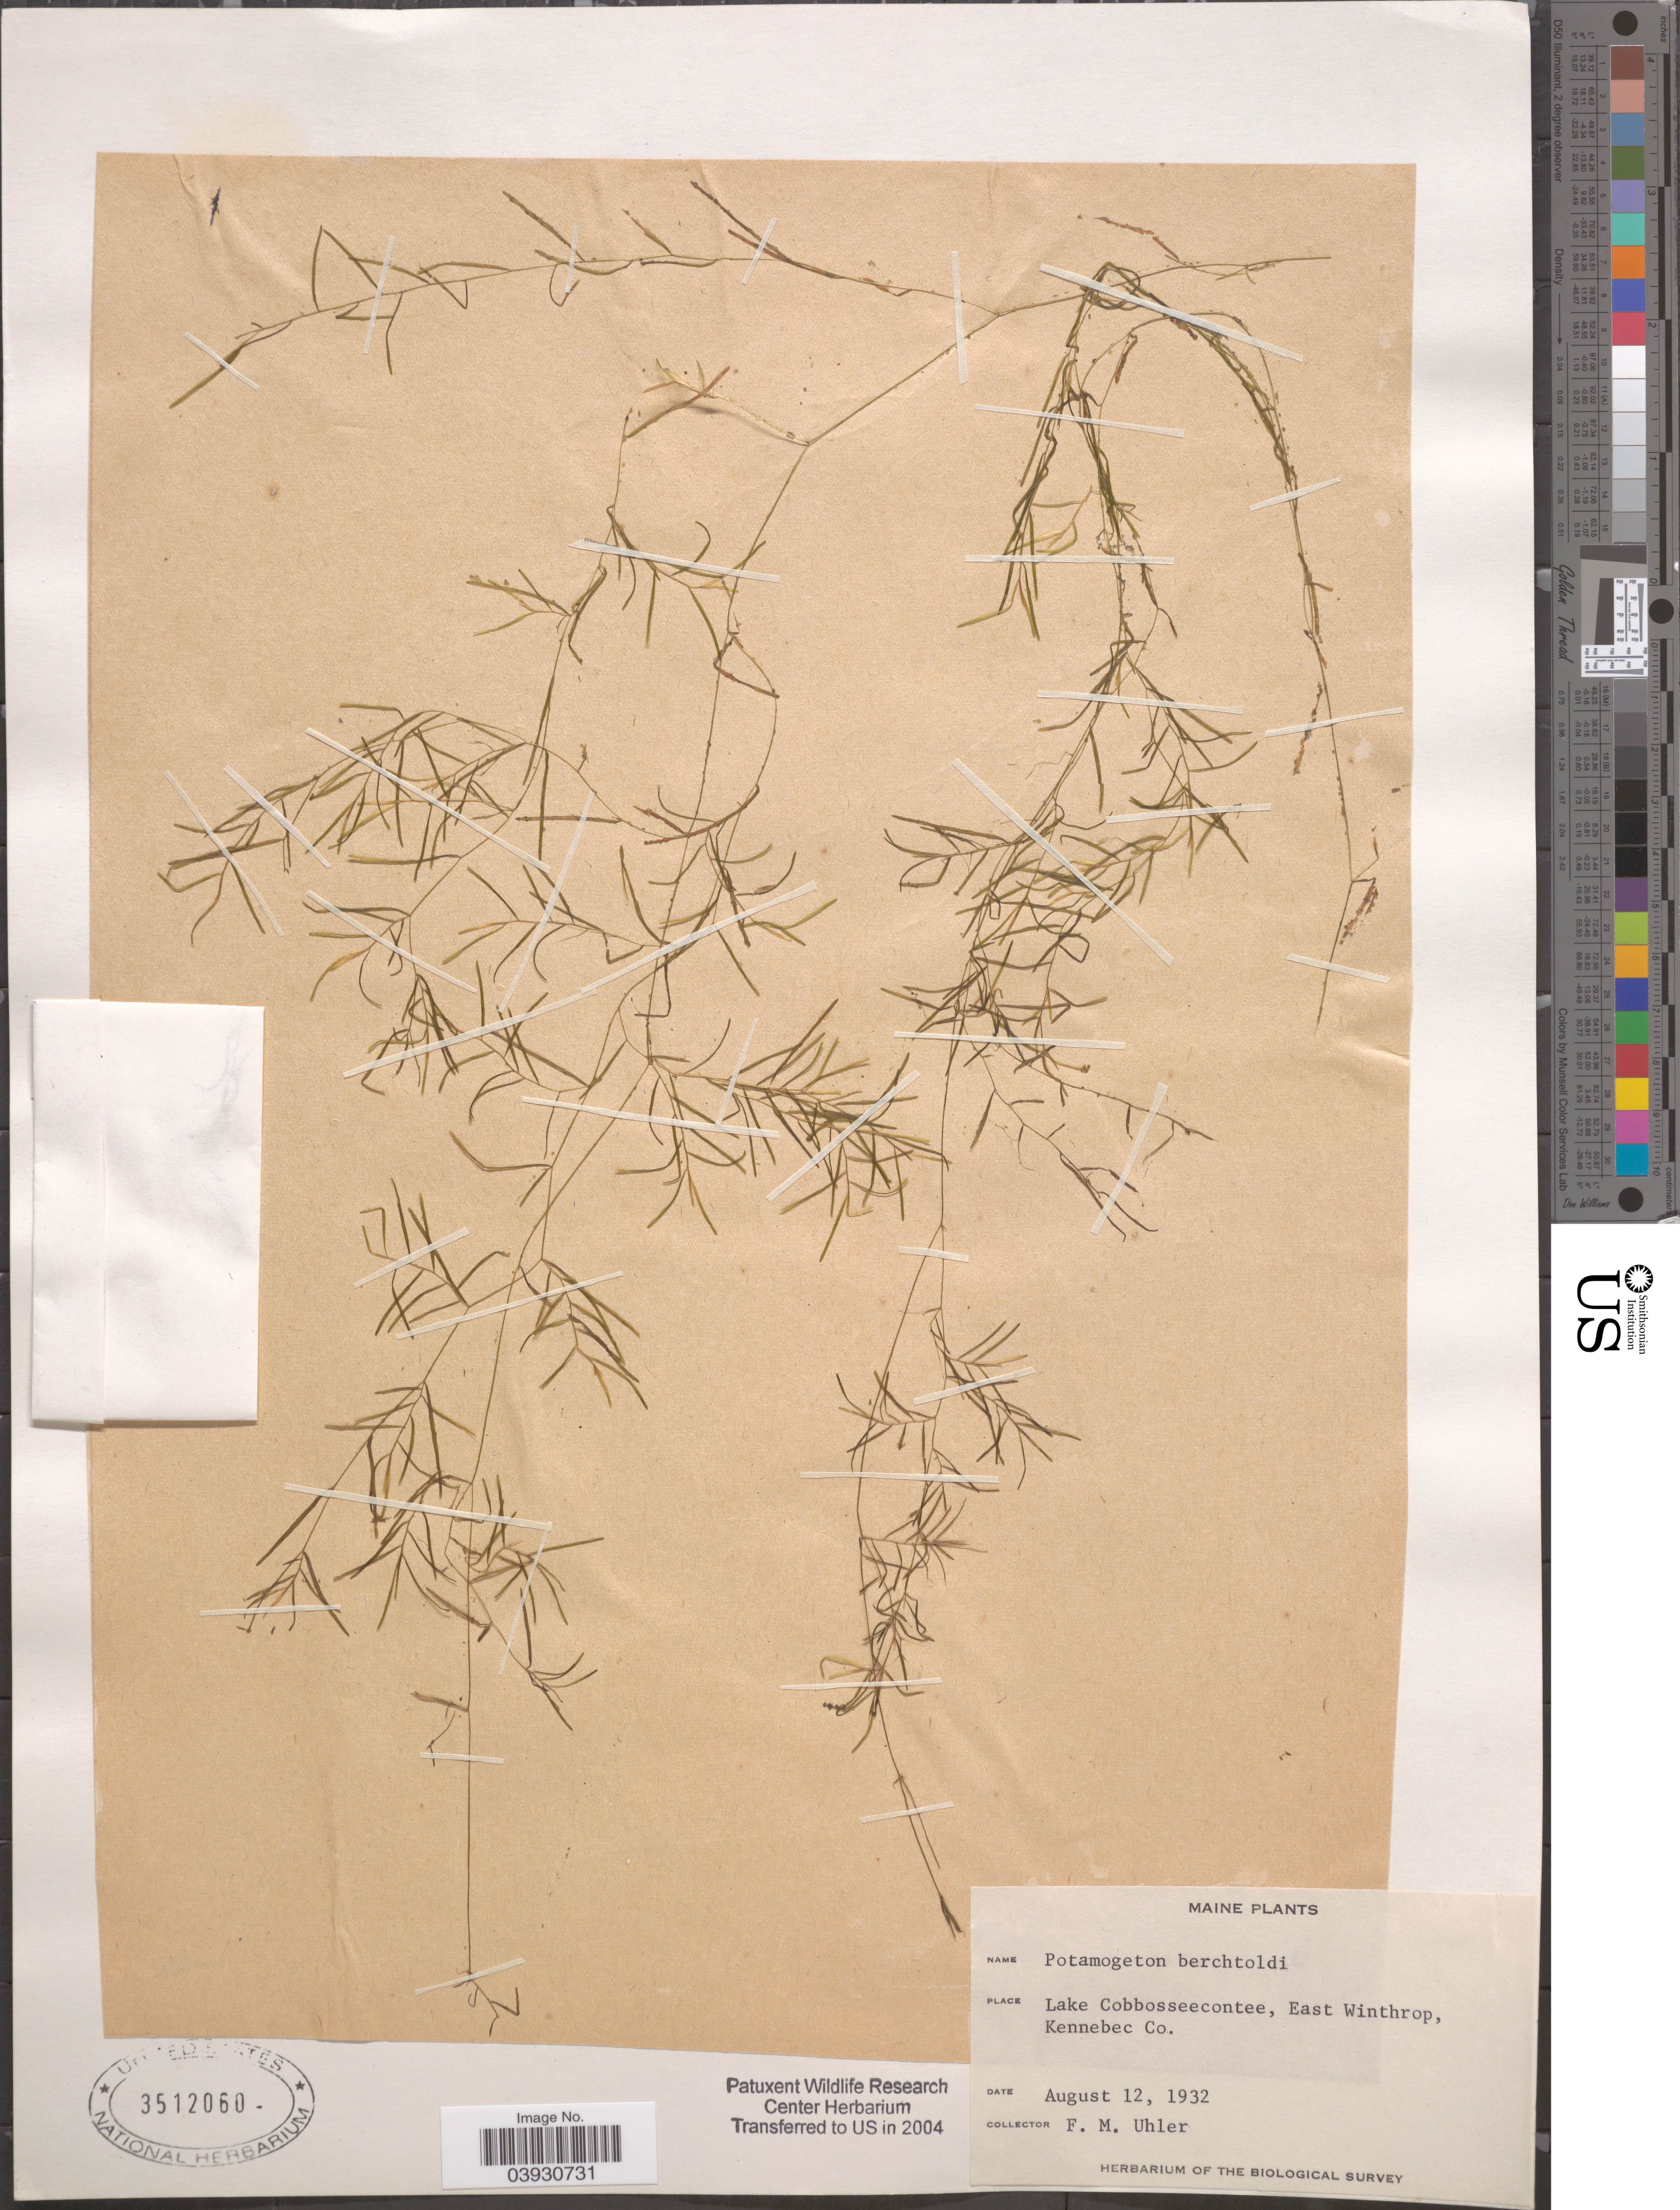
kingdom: Plantae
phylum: Tracheophyta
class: Liliopsida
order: Alismatales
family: Potamogetonaceae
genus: Potamogeton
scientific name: Potamogeton pusillus var. pusillus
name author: L.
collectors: F. M. Uhler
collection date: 1932-08-12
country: United States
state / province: Maine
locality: Lake Cobbosseecontee, East Winthrop, Kennebec Co.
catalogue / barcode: US 3512060